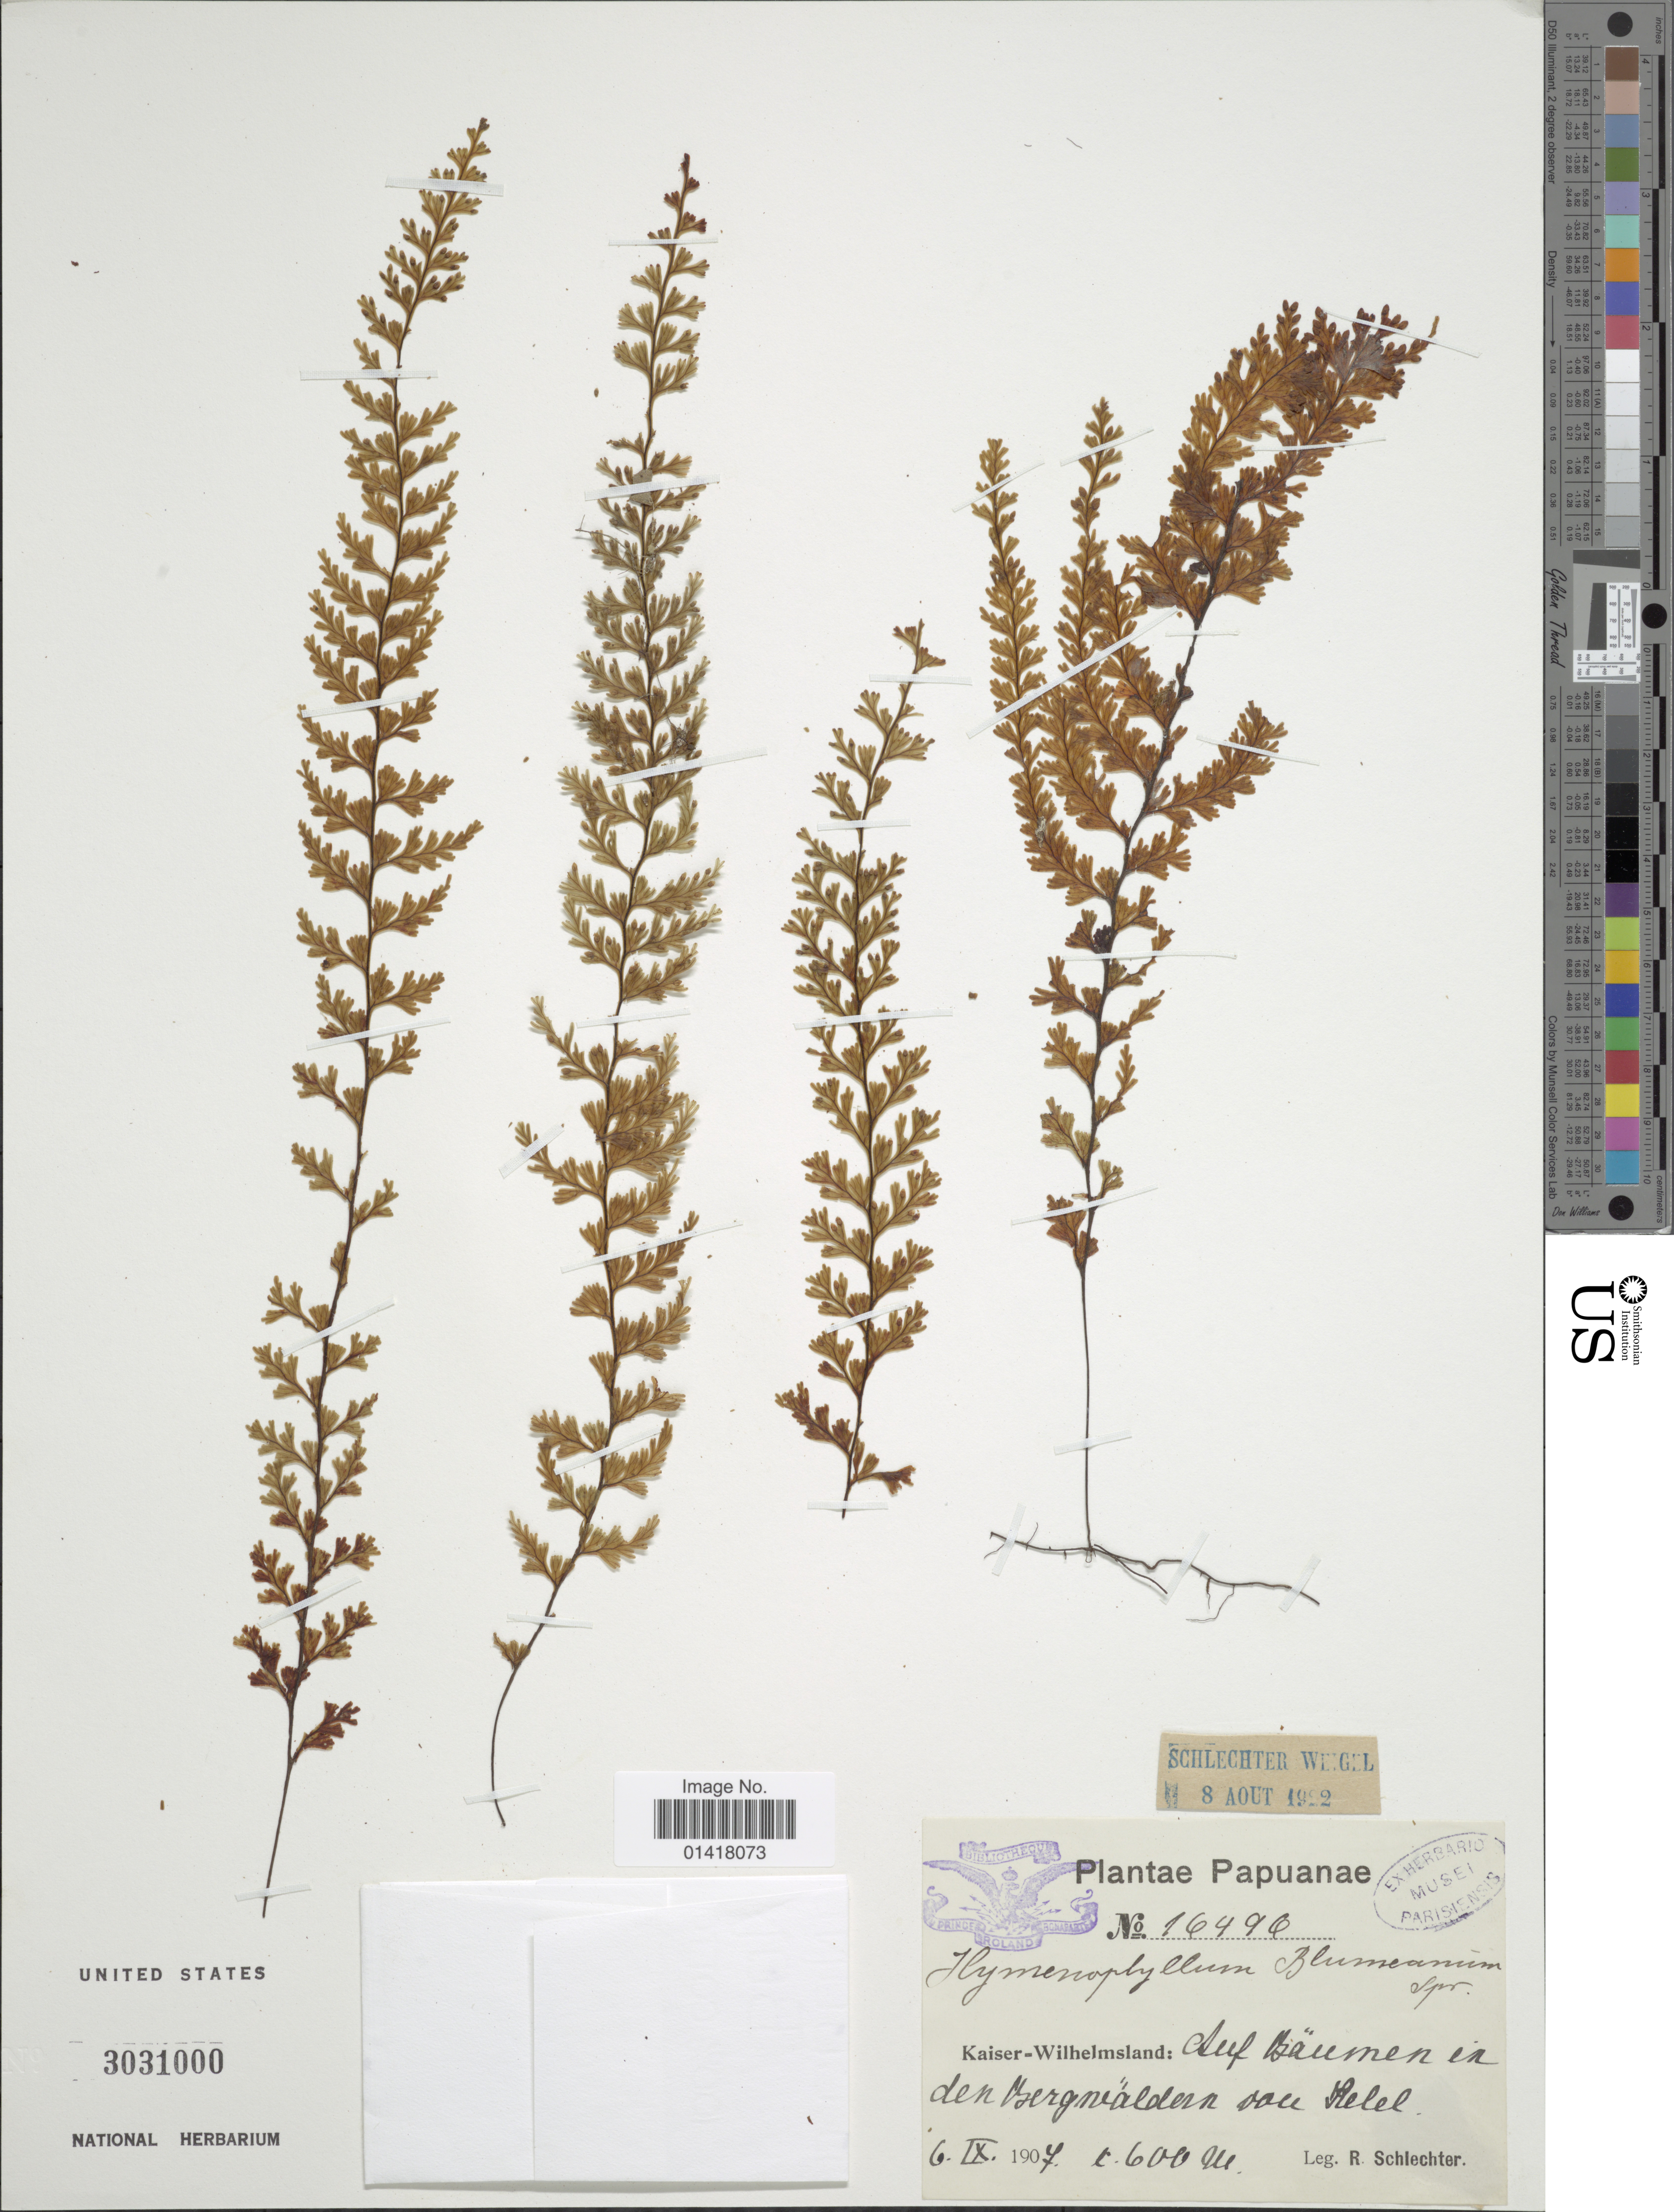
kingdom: Plantae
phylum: Tracheophyta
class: Polypodiopsida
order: Hymenophyllales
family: Hymenophyllaceae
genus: Hymenophyllum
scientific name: Hymenophyllum blumeanum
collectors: F. R. R. Schlechter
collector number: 16496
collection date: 1907-09-06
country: Papua New Guinea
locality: Kaiser-Wilhelmsland: Steep Baumen in den Bergnealdern vore Hetel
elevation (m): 600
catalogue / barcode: US 3031000